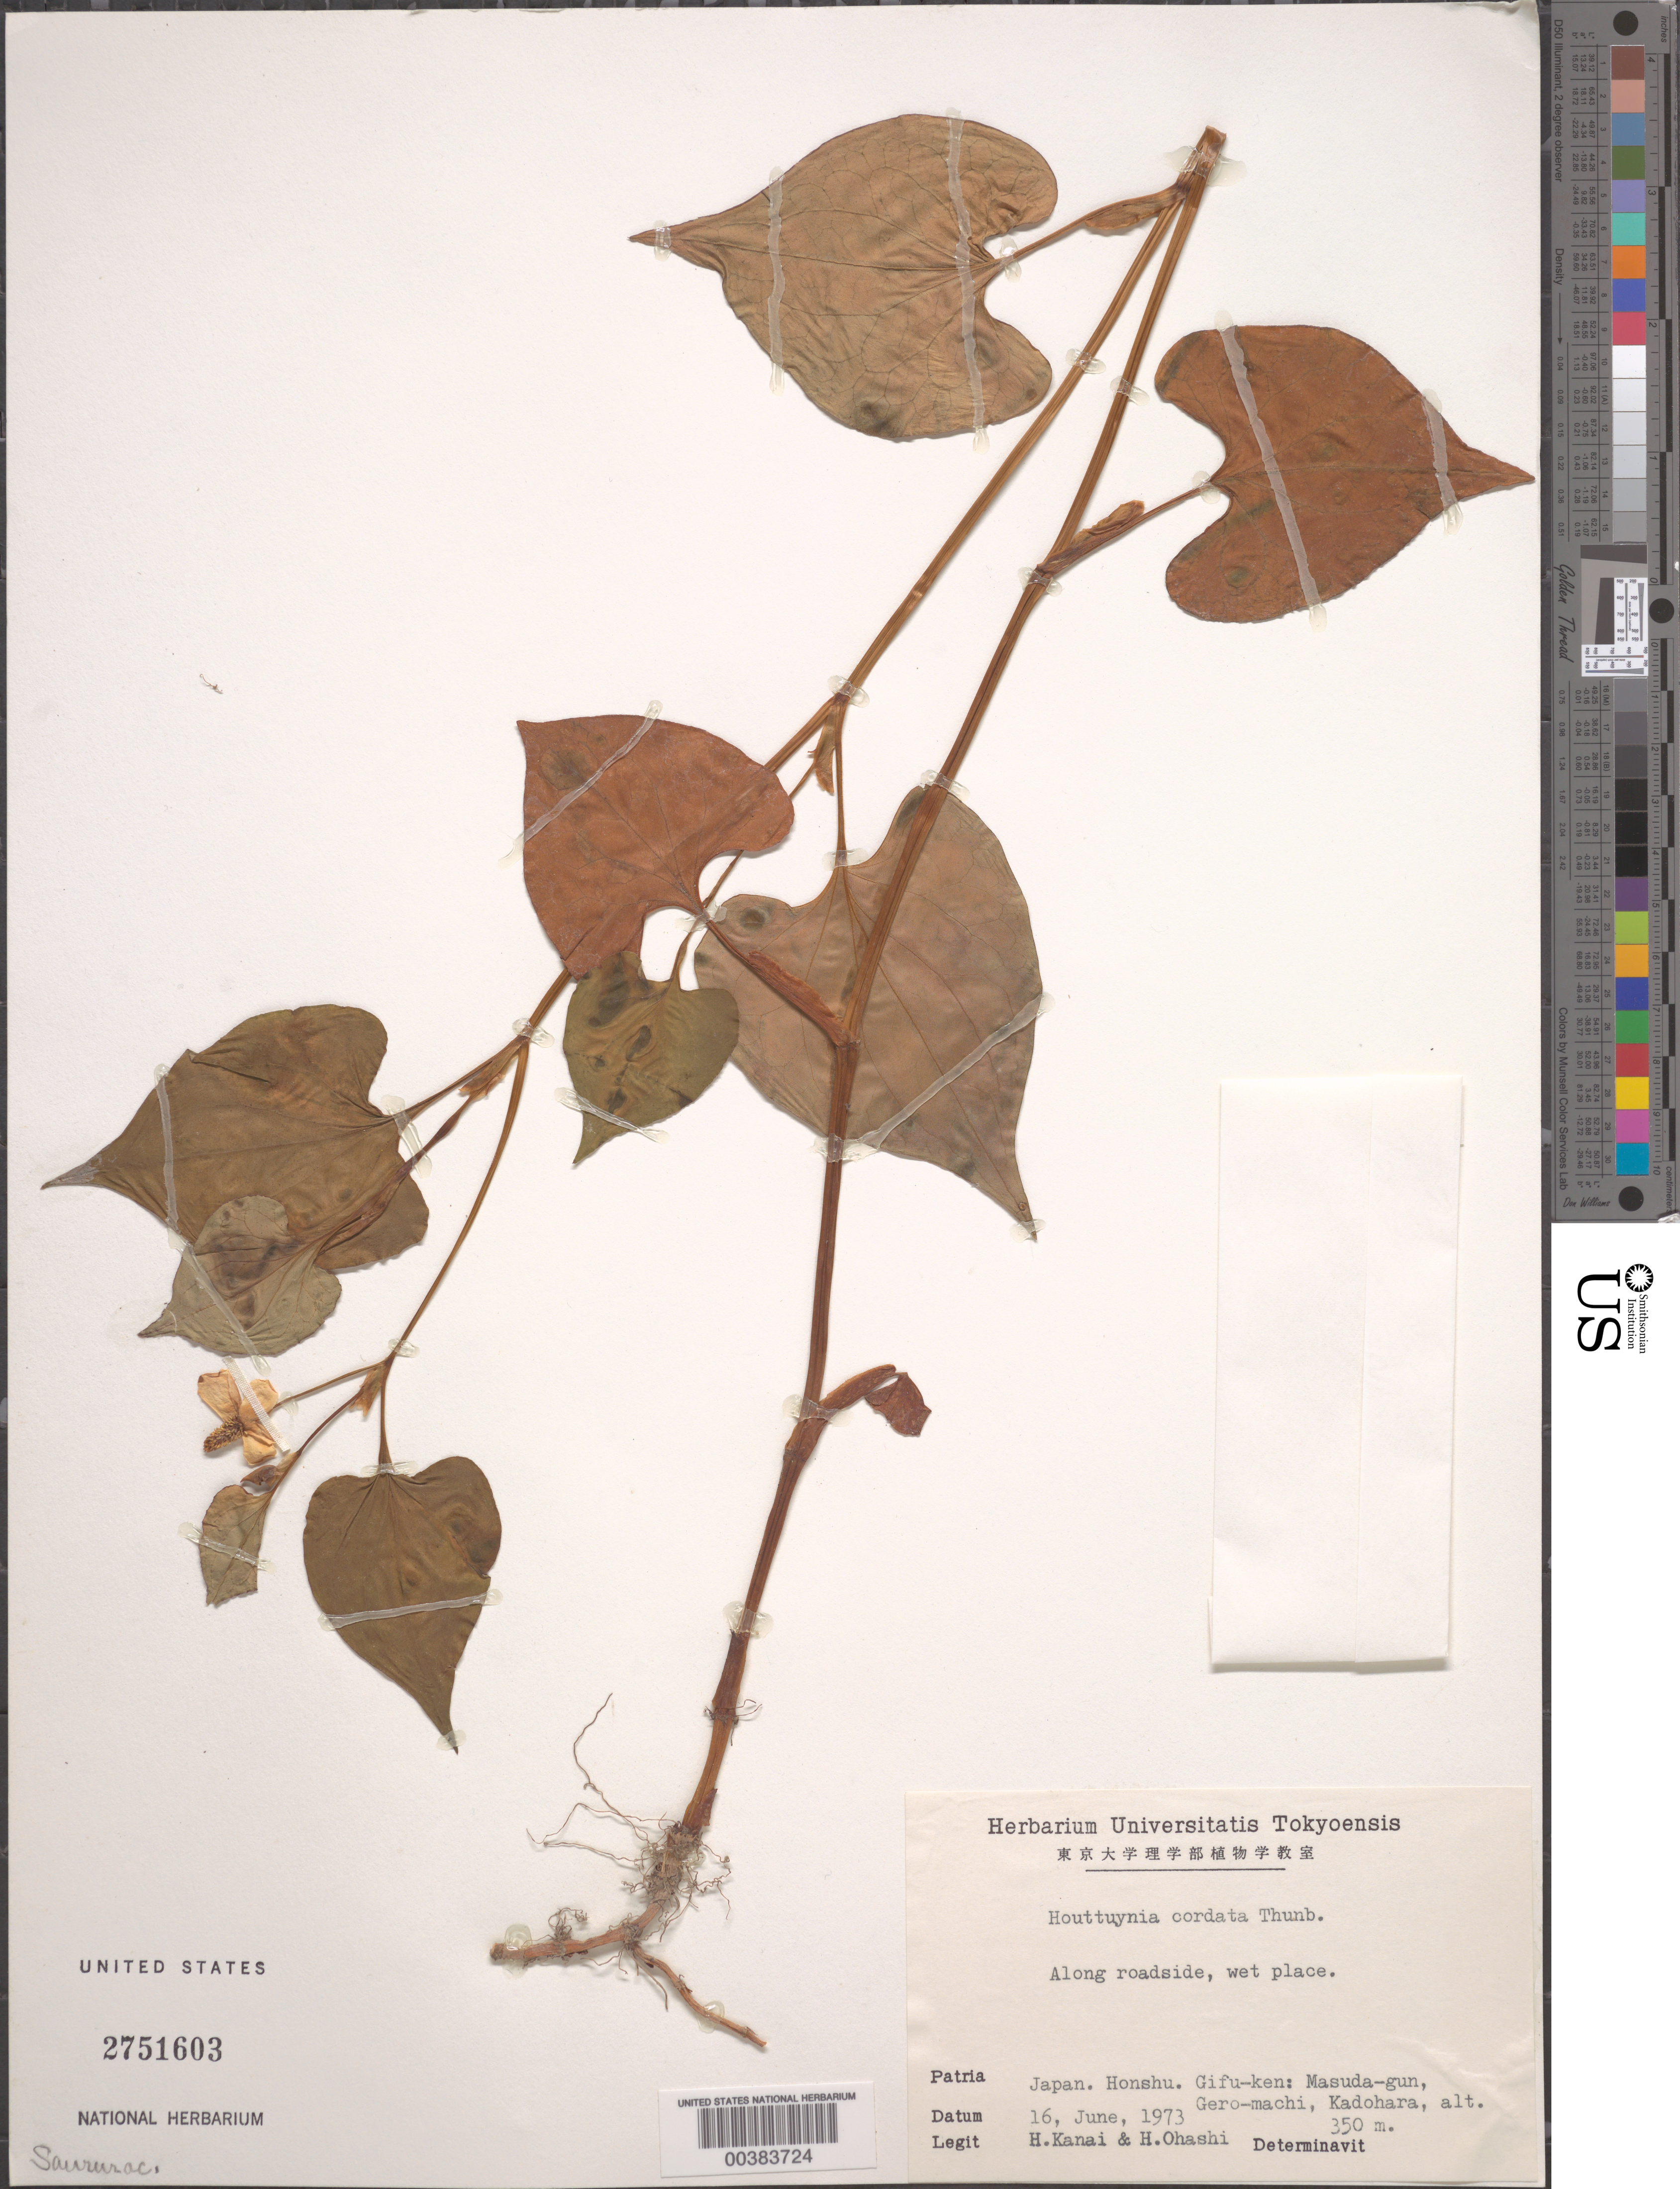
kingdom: Plantae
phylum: Tracheophyta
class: Magnoliopsida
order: Piperales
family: Saururaceae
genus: Houttuynia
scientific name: Houttuynia cordata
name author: Thunb.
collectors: H. Ohashi & H. Kanai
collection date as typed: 16 Jun 1973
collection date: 1973-06-16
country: Japan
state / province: Gihu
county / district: Masuda-gun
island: Honshu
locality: Gifu-ken: masuda-gun, gero-machi, kadohara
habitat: Along roadside, wet place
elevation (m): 350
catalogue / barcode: US 2751603